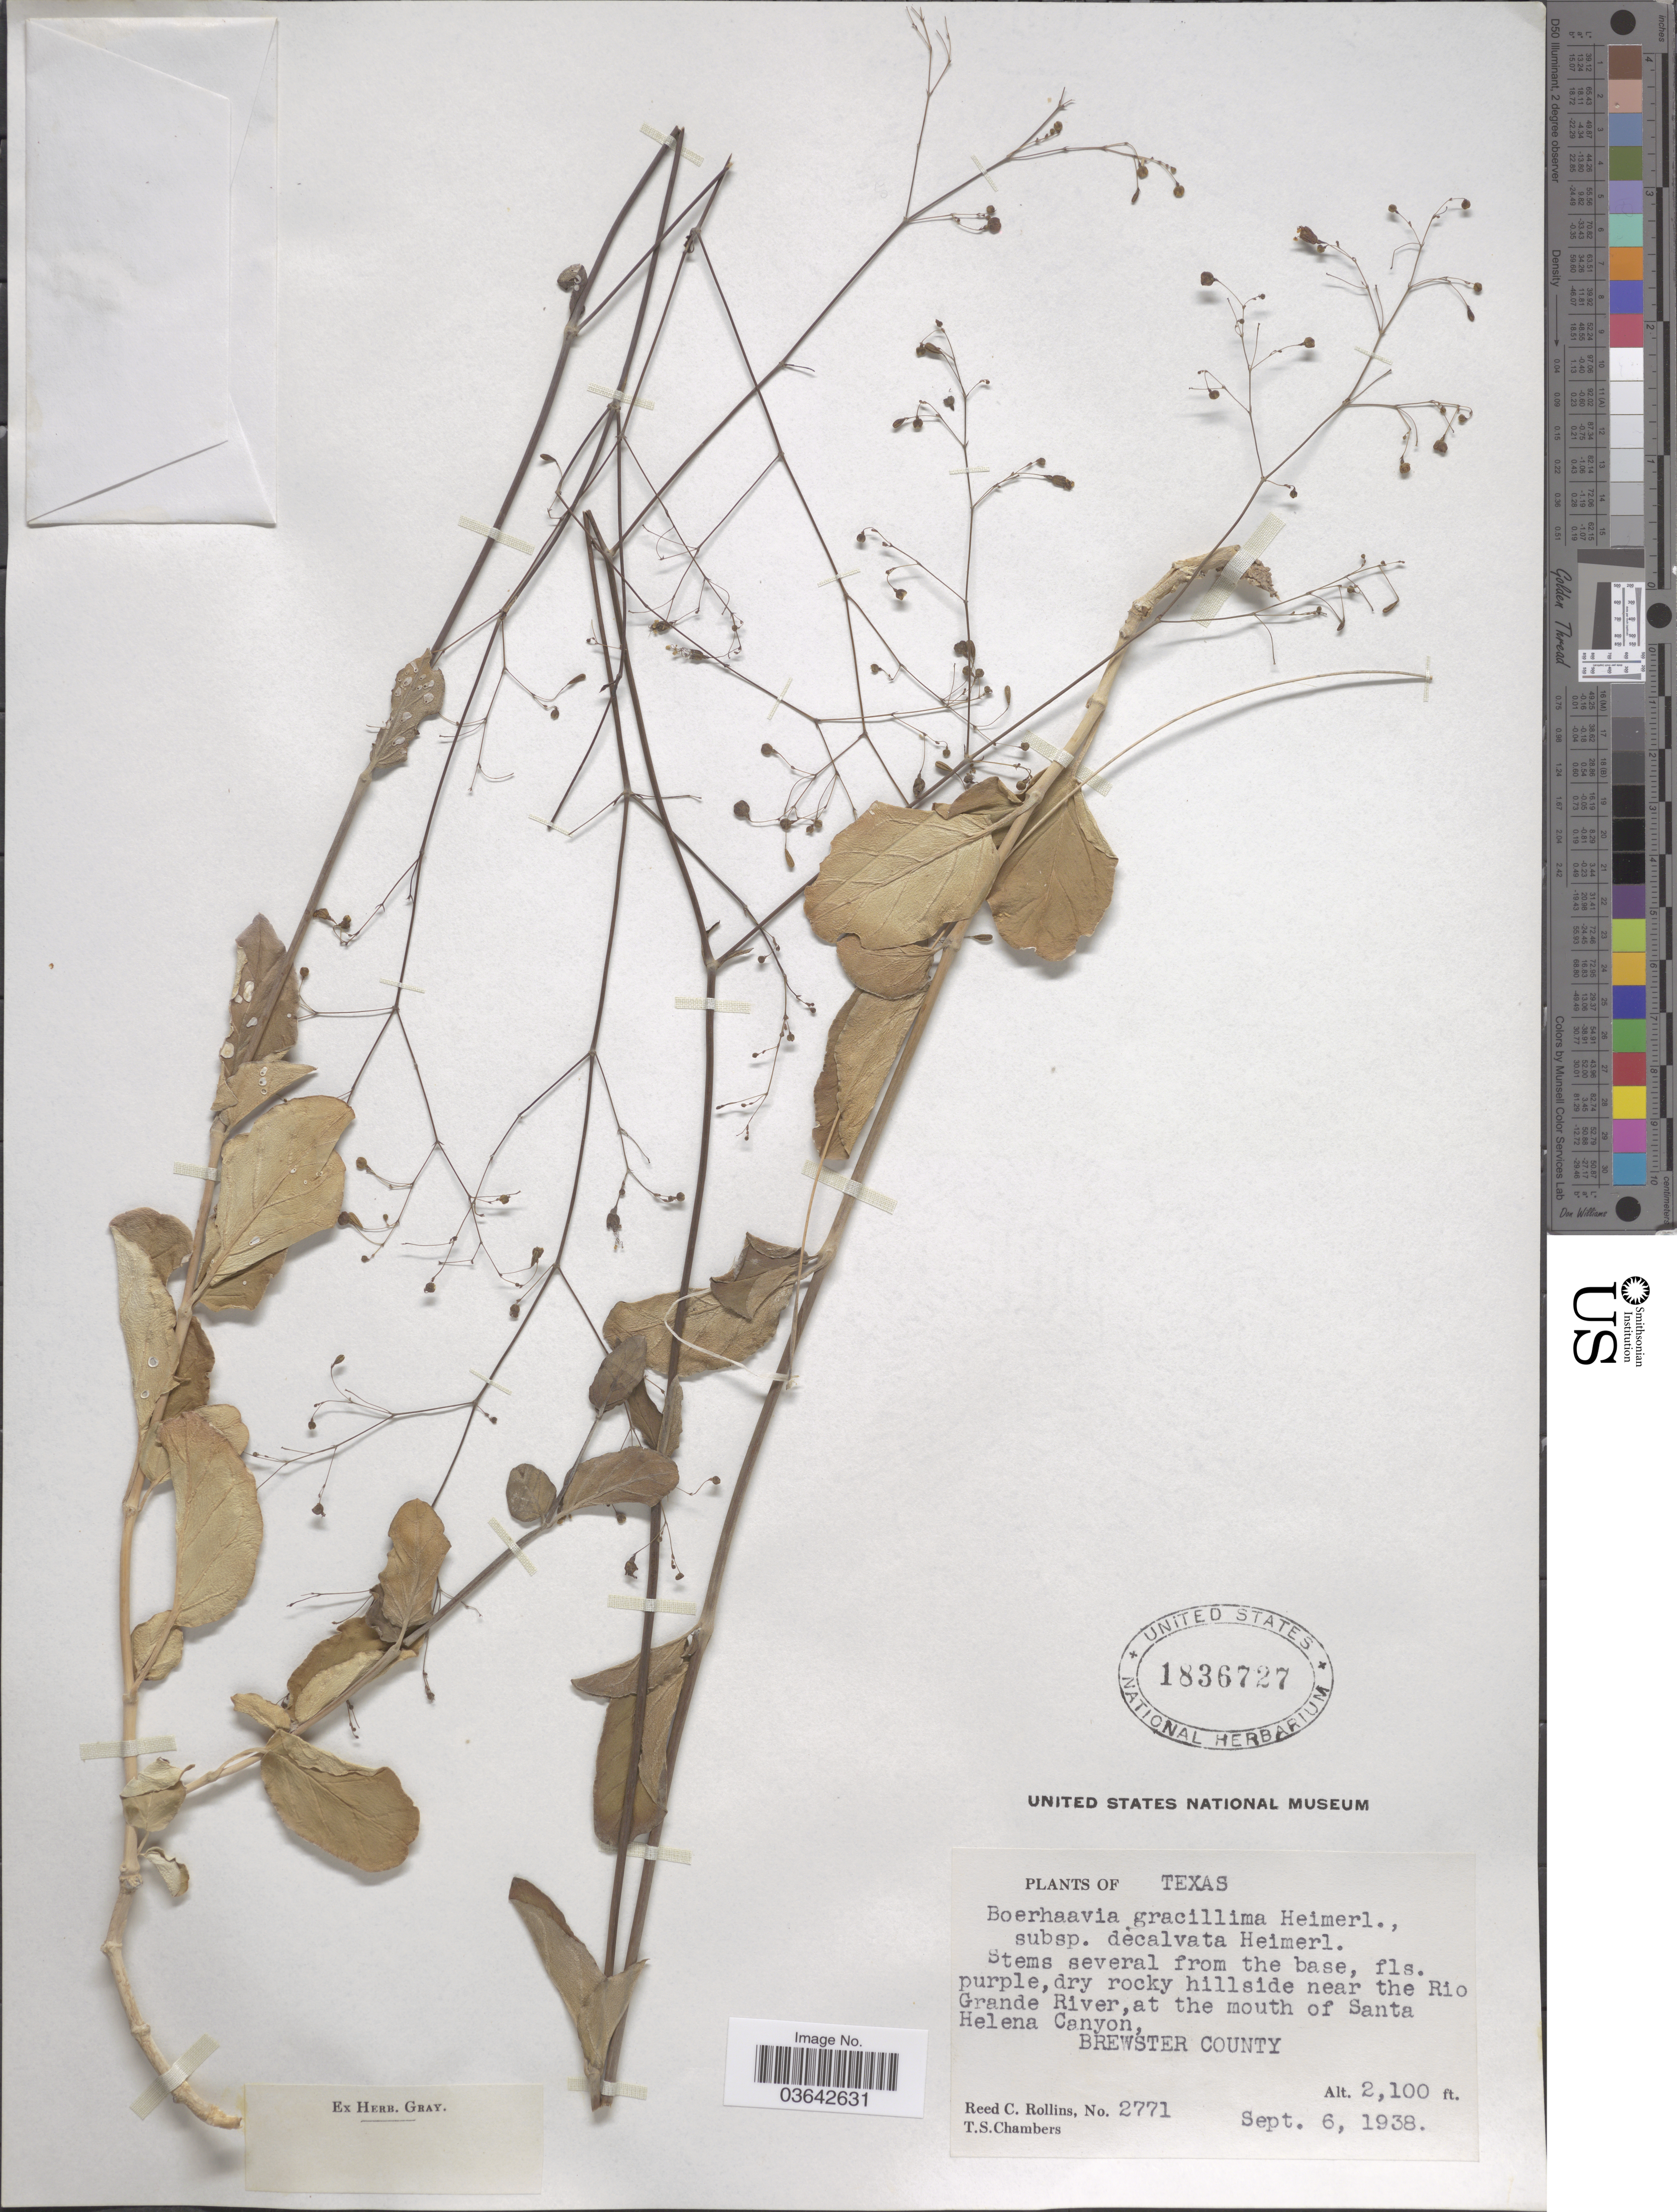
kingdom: Plantae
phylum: Tracheophyta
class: Magnoliopsida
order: Caryophyllales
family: Nyctaginaceae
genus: Boerhavia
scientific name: Boerhavia gracillima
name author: Heimerl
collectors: R. C. Rollins & T. Chambers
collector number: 2771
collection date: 1938-09-06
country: United States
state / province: Texas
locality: Dry rocky hillside near the Rio Grande River, at the mouth of Santa Helena Canyon, Brewster County.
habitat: dry rocky hillside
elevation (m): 640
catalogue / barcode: US 1836727